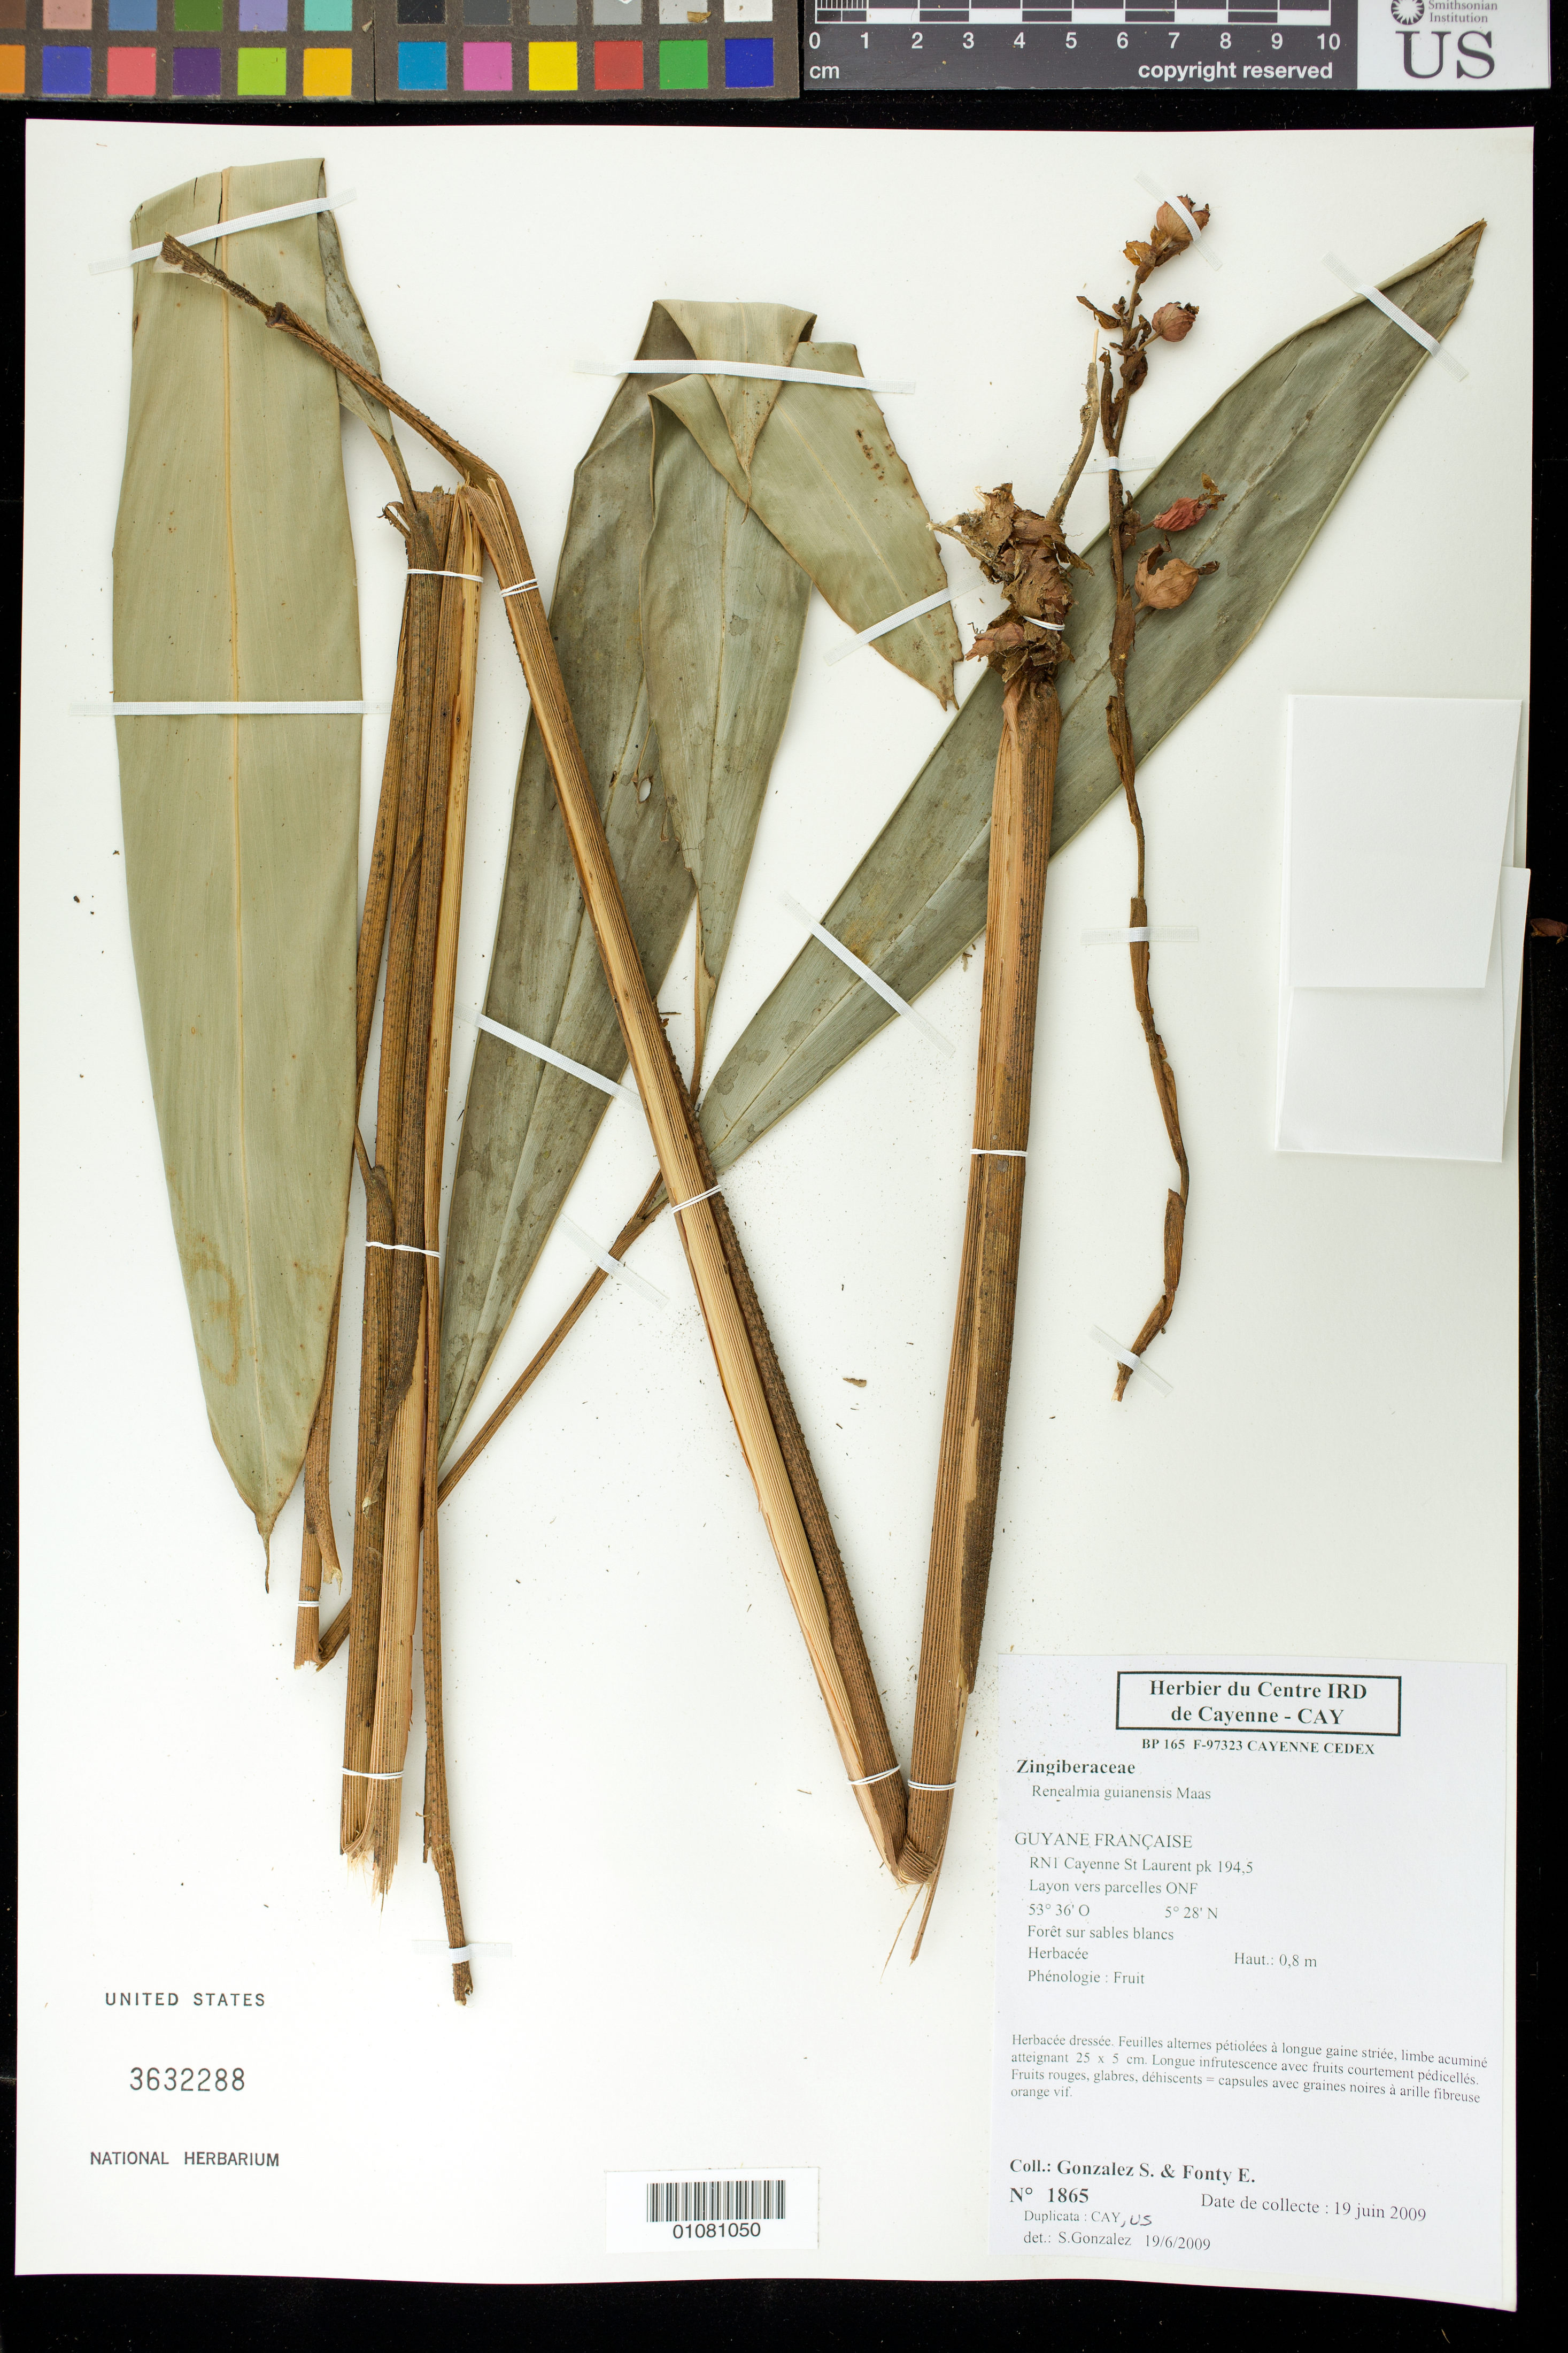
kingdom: Plantae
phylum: Tracheophyta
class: Liliopsida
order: Zingiberales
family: Zingiberaceae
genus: Renealmia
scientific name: Renealmia guianensis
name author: Maas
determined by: Gonzalez, Sophie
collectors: S. Gonzalez & E. Fonty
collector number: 1865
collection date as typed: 19-Jun-09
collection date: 2009-06-19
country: French Guiana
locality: St. Laurent pl 194.5. Layon vers parcelles ONF.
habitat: Foret sur sables blancs.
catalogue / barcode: US 3632288